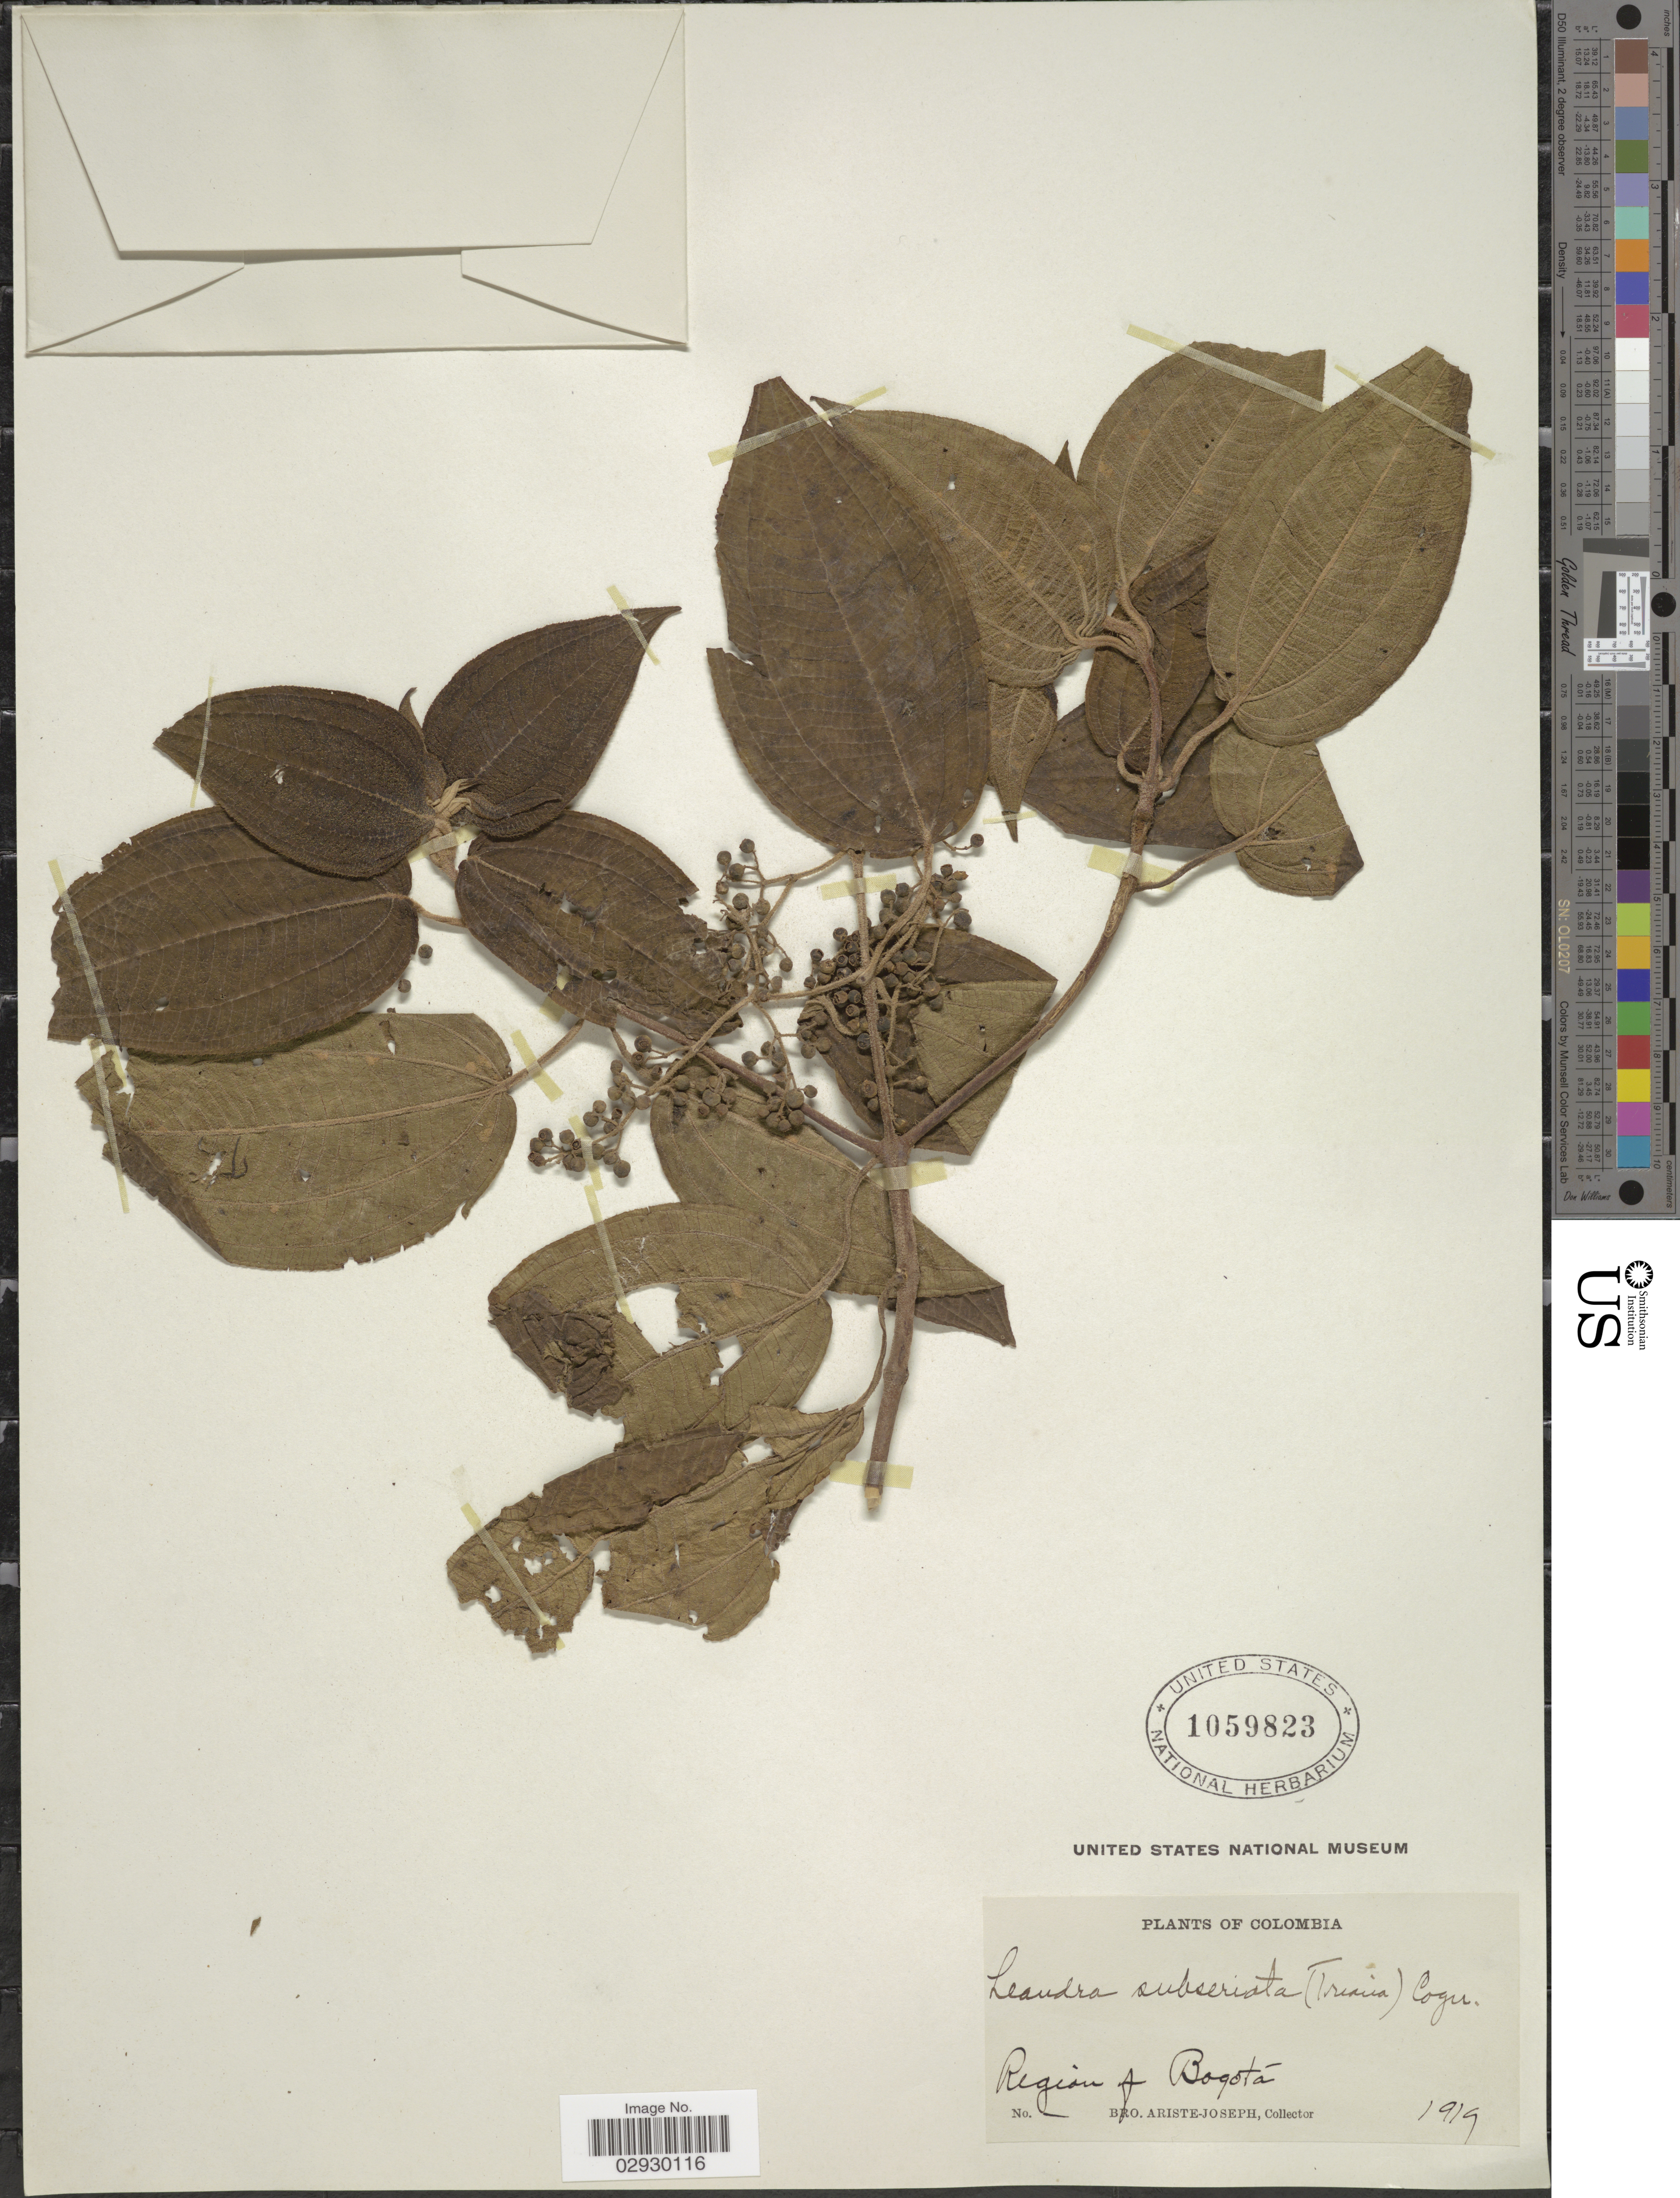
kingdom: Plantae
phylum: Tracheophyta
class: Magnoliopsida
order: Myrtales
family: Melastomataceae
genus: Leandra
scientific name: Leandra subseriata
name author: (Naudin) Cogn.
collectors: Bro. Ariste-Joseph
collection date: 1919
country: Colombia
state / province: Bogota D.C.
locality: Region of Bogotá.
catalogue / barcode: US 1059823